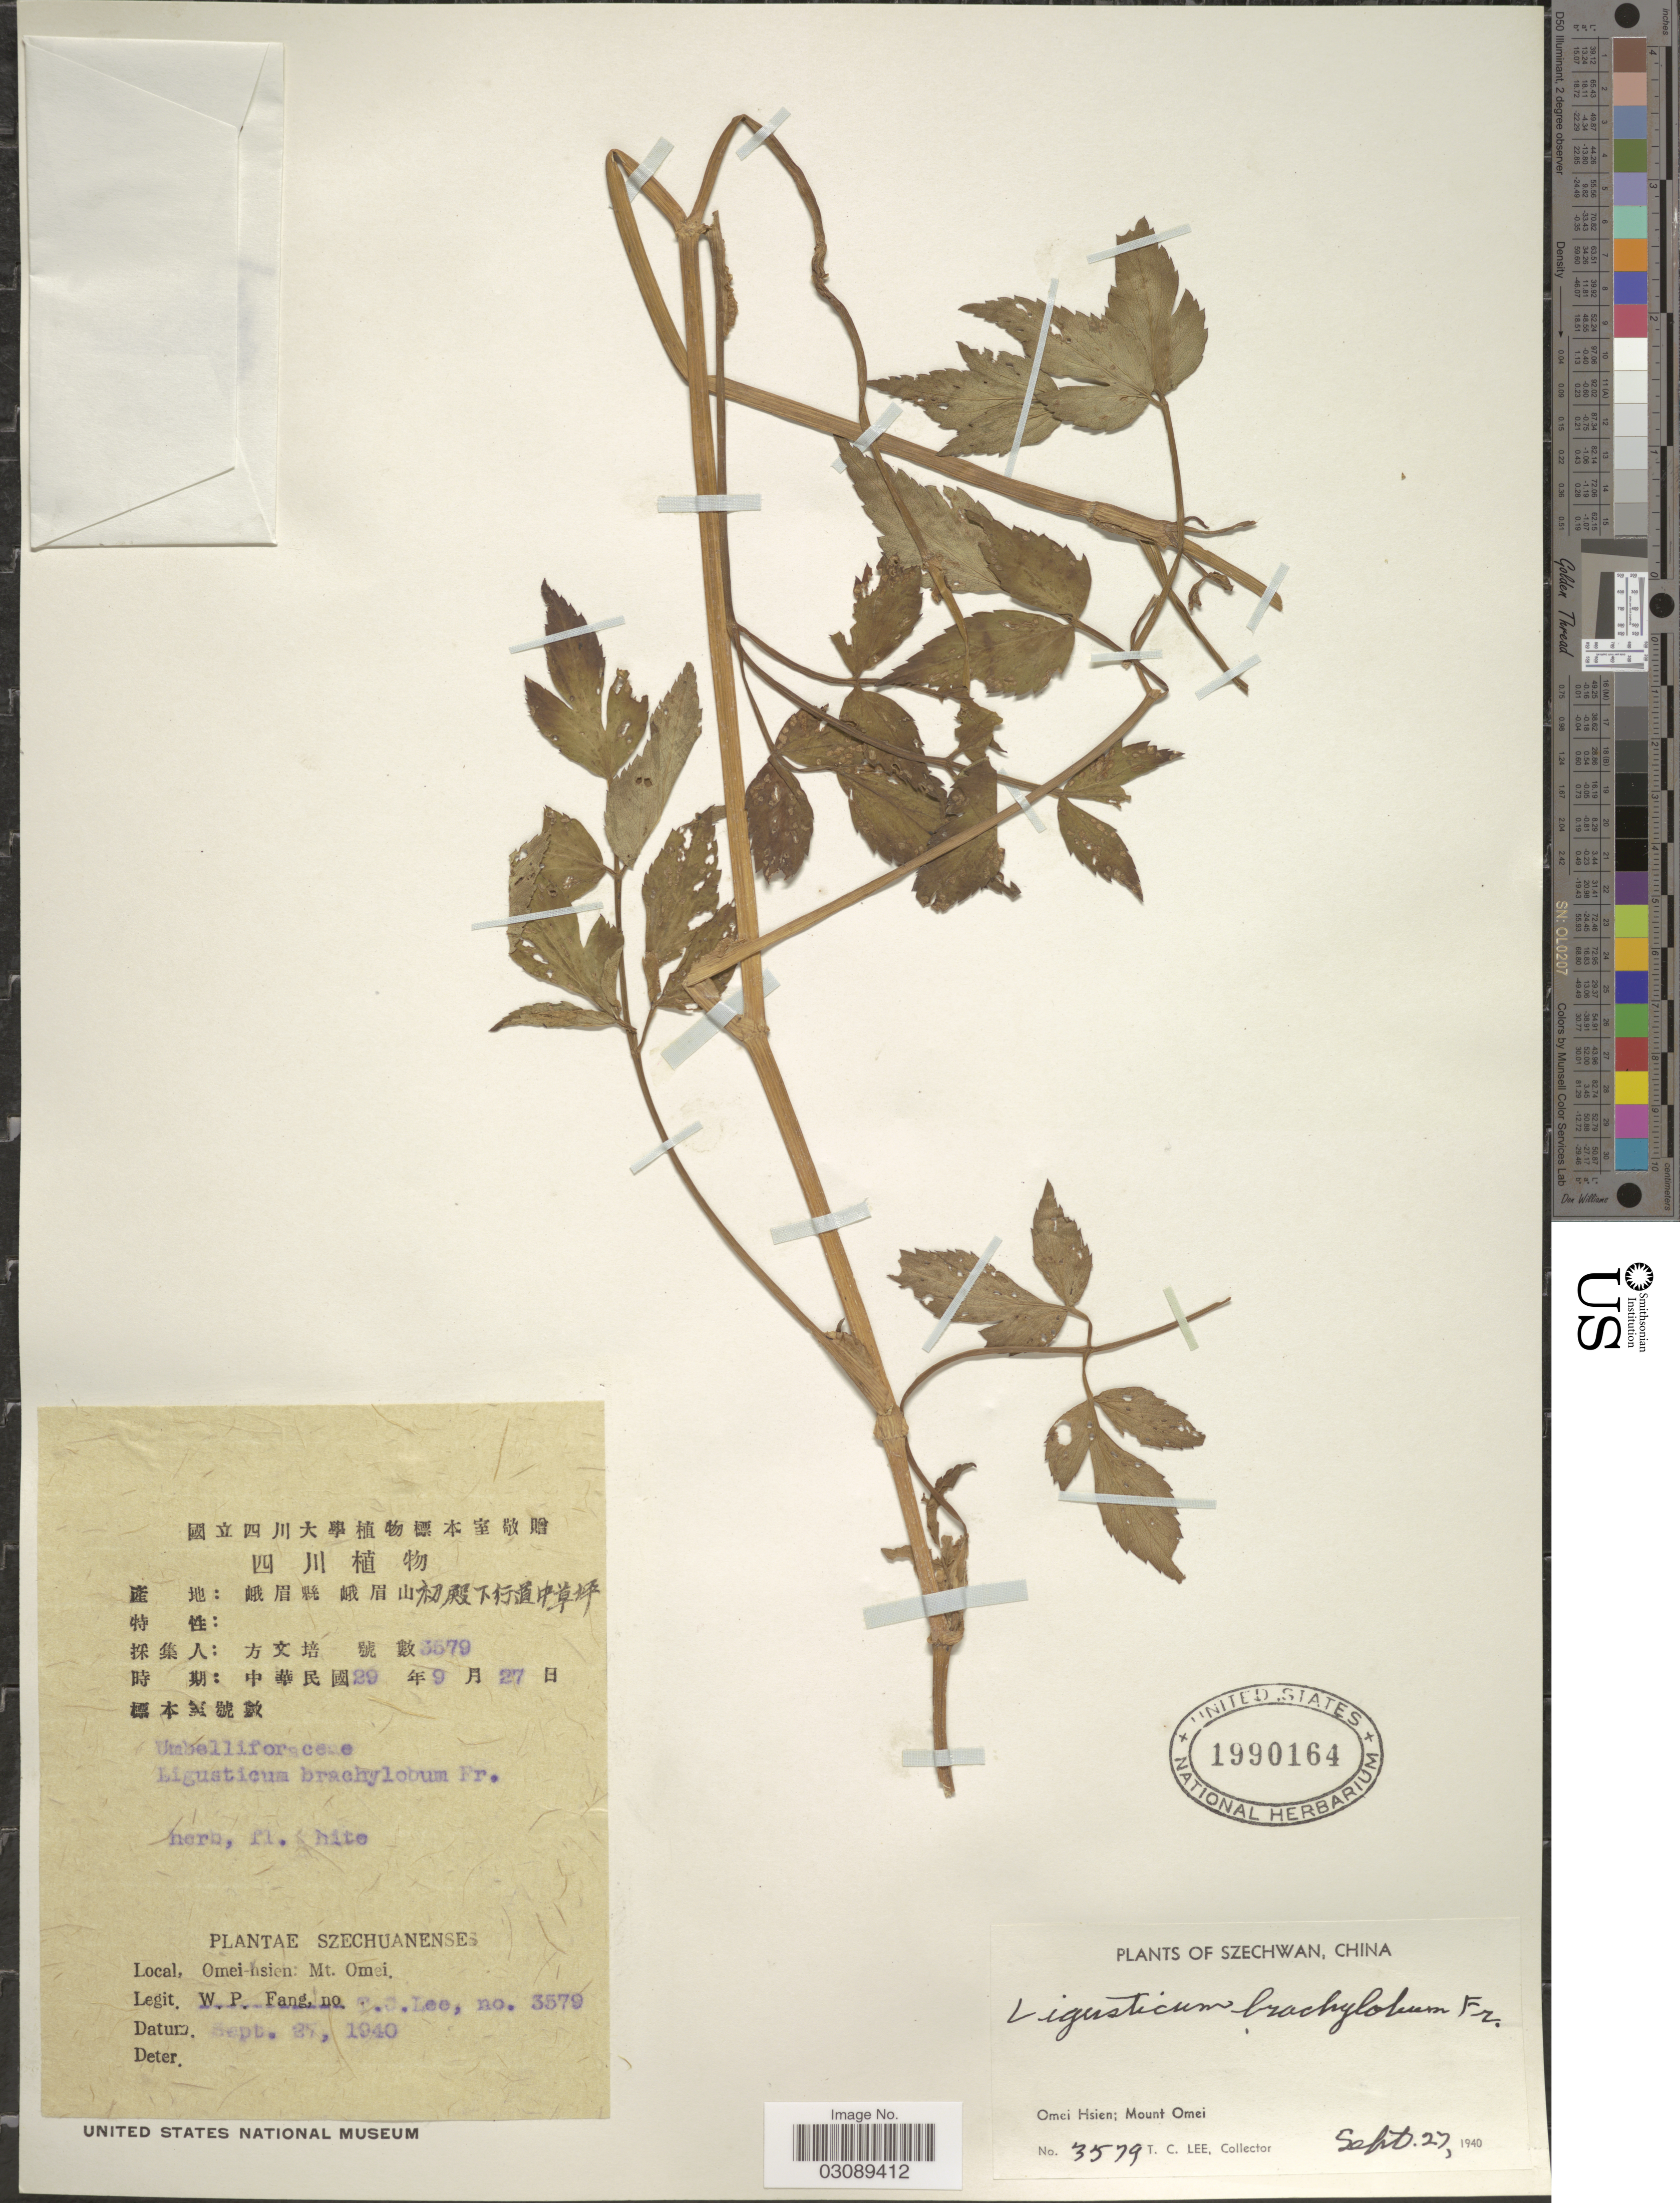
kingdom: Plantae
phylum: Tracheophyta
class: Magnoliopsida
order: Apiales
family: Apiaceae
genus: Ligusticopsis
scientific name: Ligusticopsis brachyloba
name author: (Franch.) Leute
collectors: T. Lee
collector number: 3579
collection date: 1940-09-27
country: China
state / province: Sichuan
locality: Szechwan. Omei-Hsien: Mount Omei.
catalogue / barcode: US 1990164